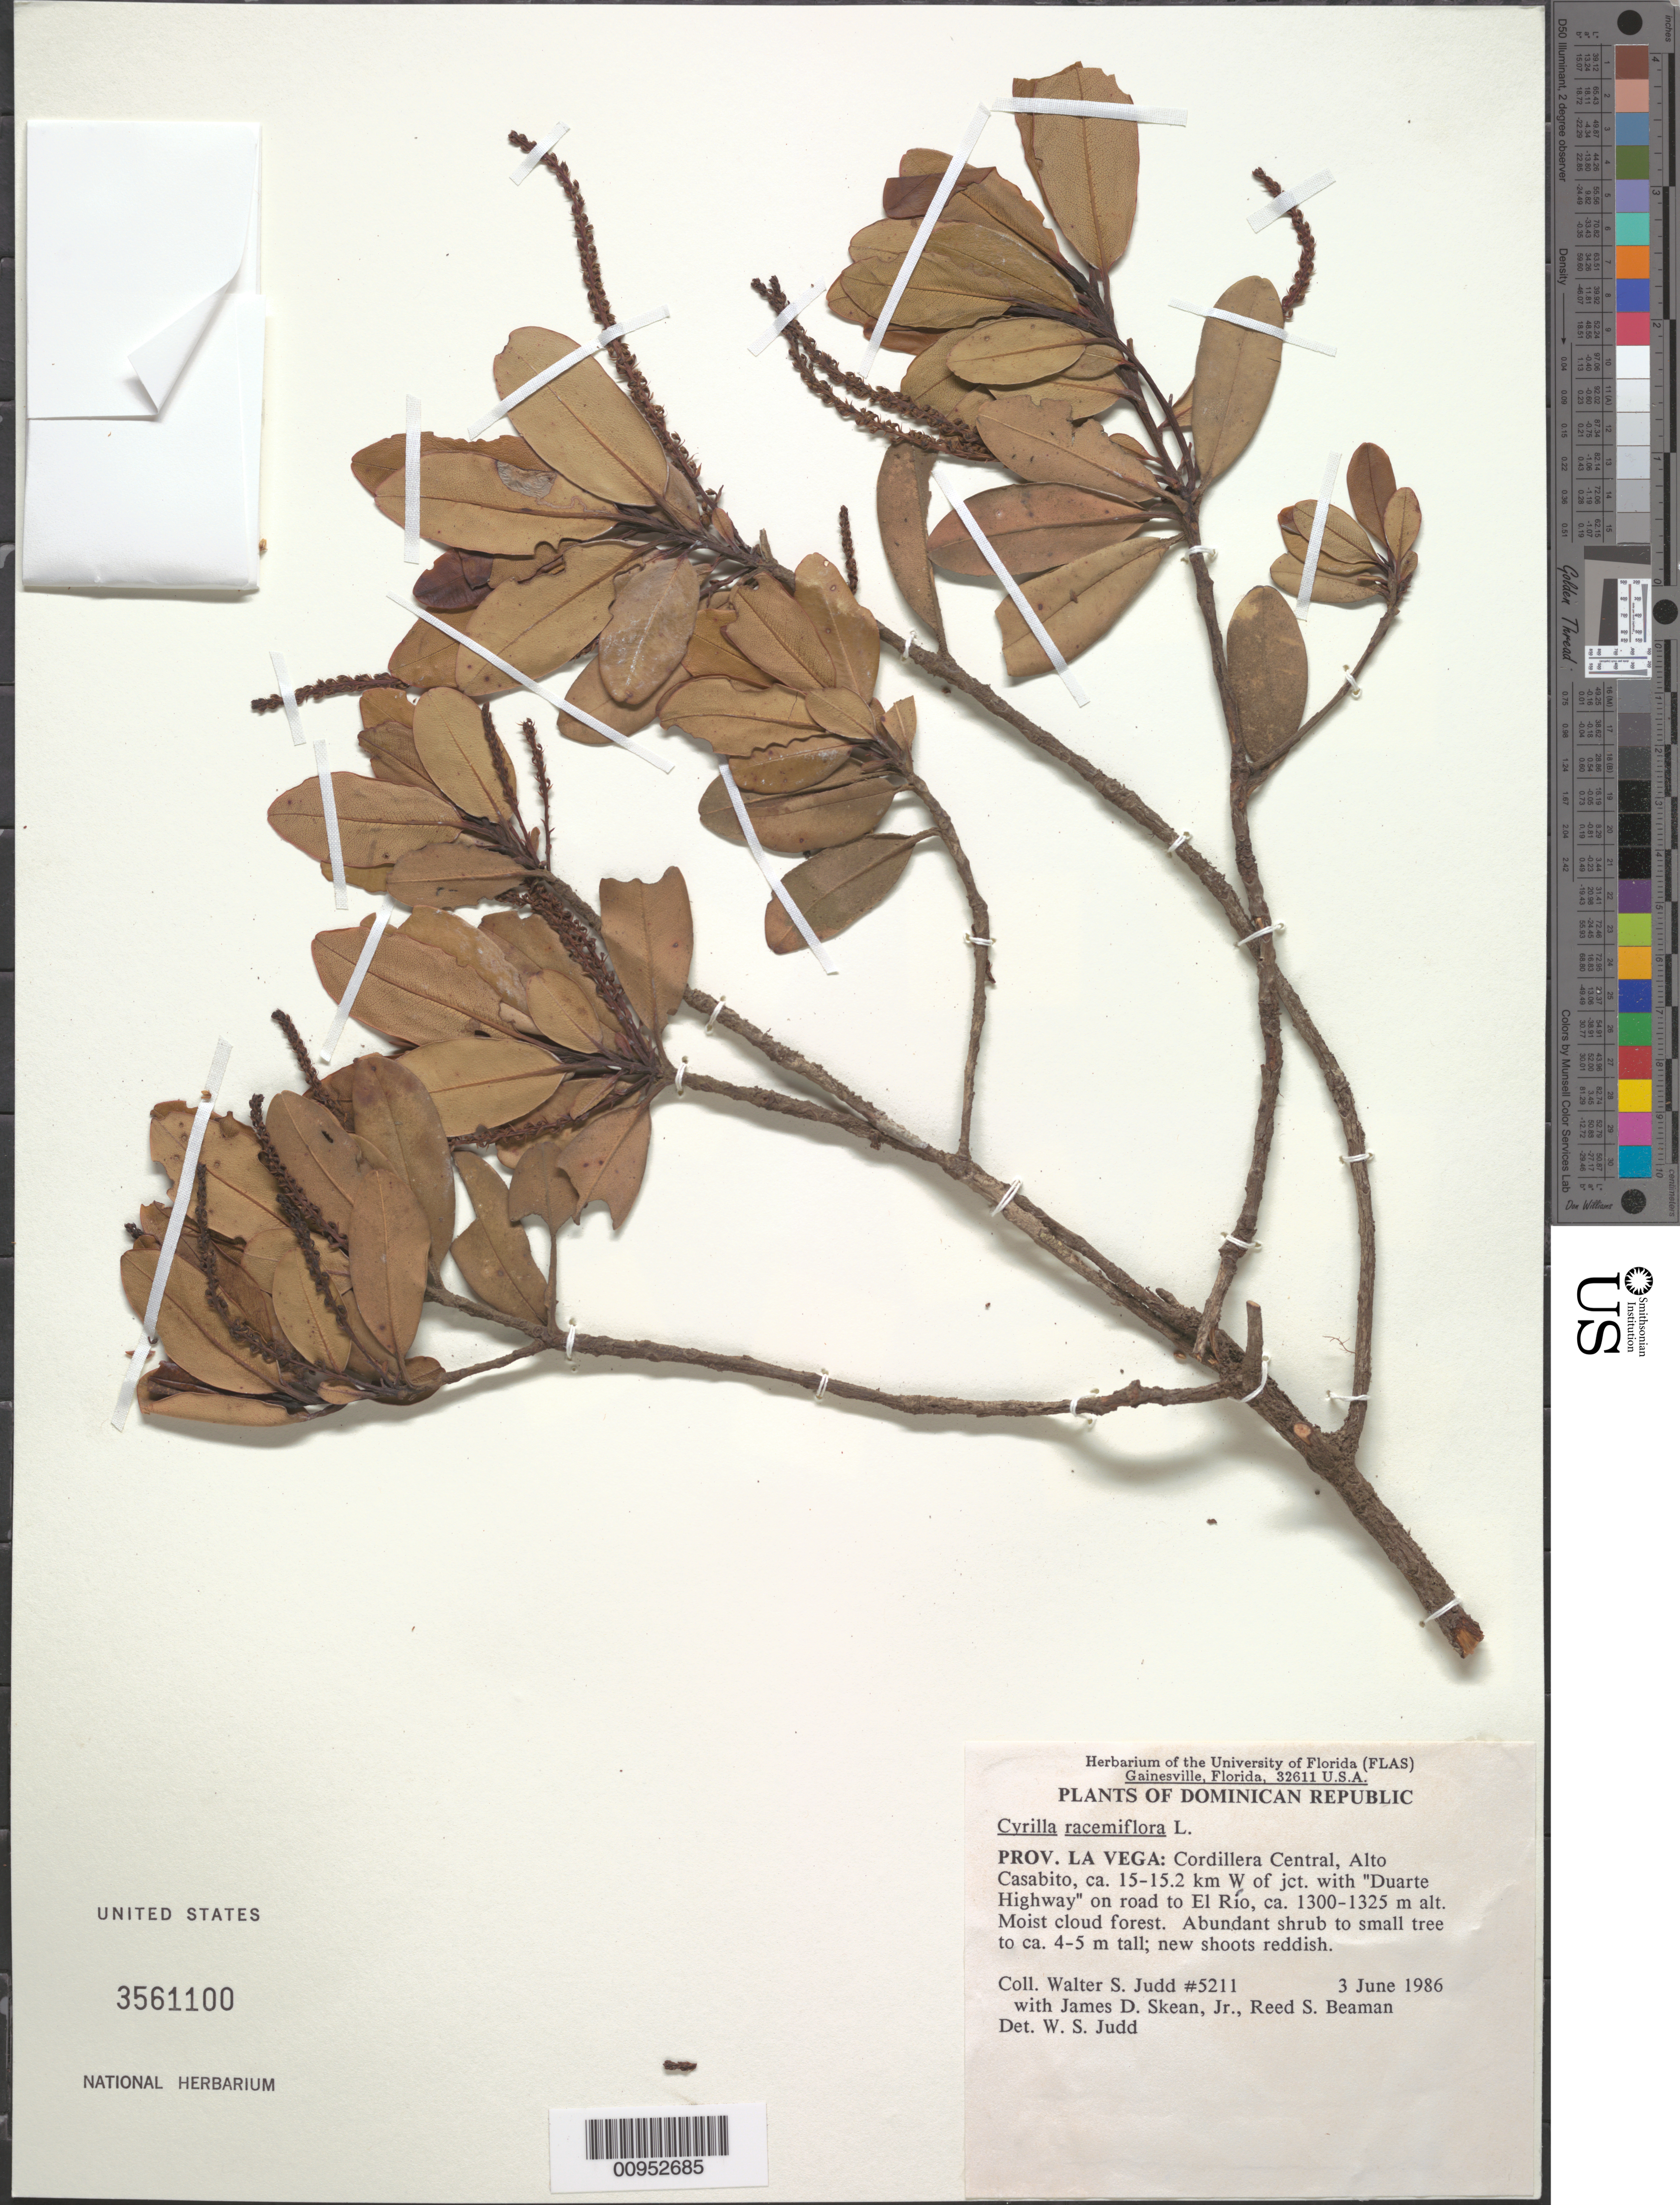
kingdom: Plantae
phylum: Tracheophyta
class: Magnoliopsida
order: Ericales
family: Cyrillaceae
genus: Cyrilla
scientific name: Cyrilla racemiflora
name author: L.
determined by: Judd, Walter S.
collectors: W. S. Judd, J. D. Skean & R. S. Beaman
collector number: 5211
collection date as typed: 03 Jun 1986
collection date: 1986-06-03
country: Dominican Republic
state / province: La Vega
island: Hispaniola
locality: Cordillera Central, Alto Casabito, ca. 15-15.2 km W of jct. with "Duarte Highway" on road to El Río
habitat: Moist cloud forest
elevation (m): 1300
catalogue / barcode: US 3561100